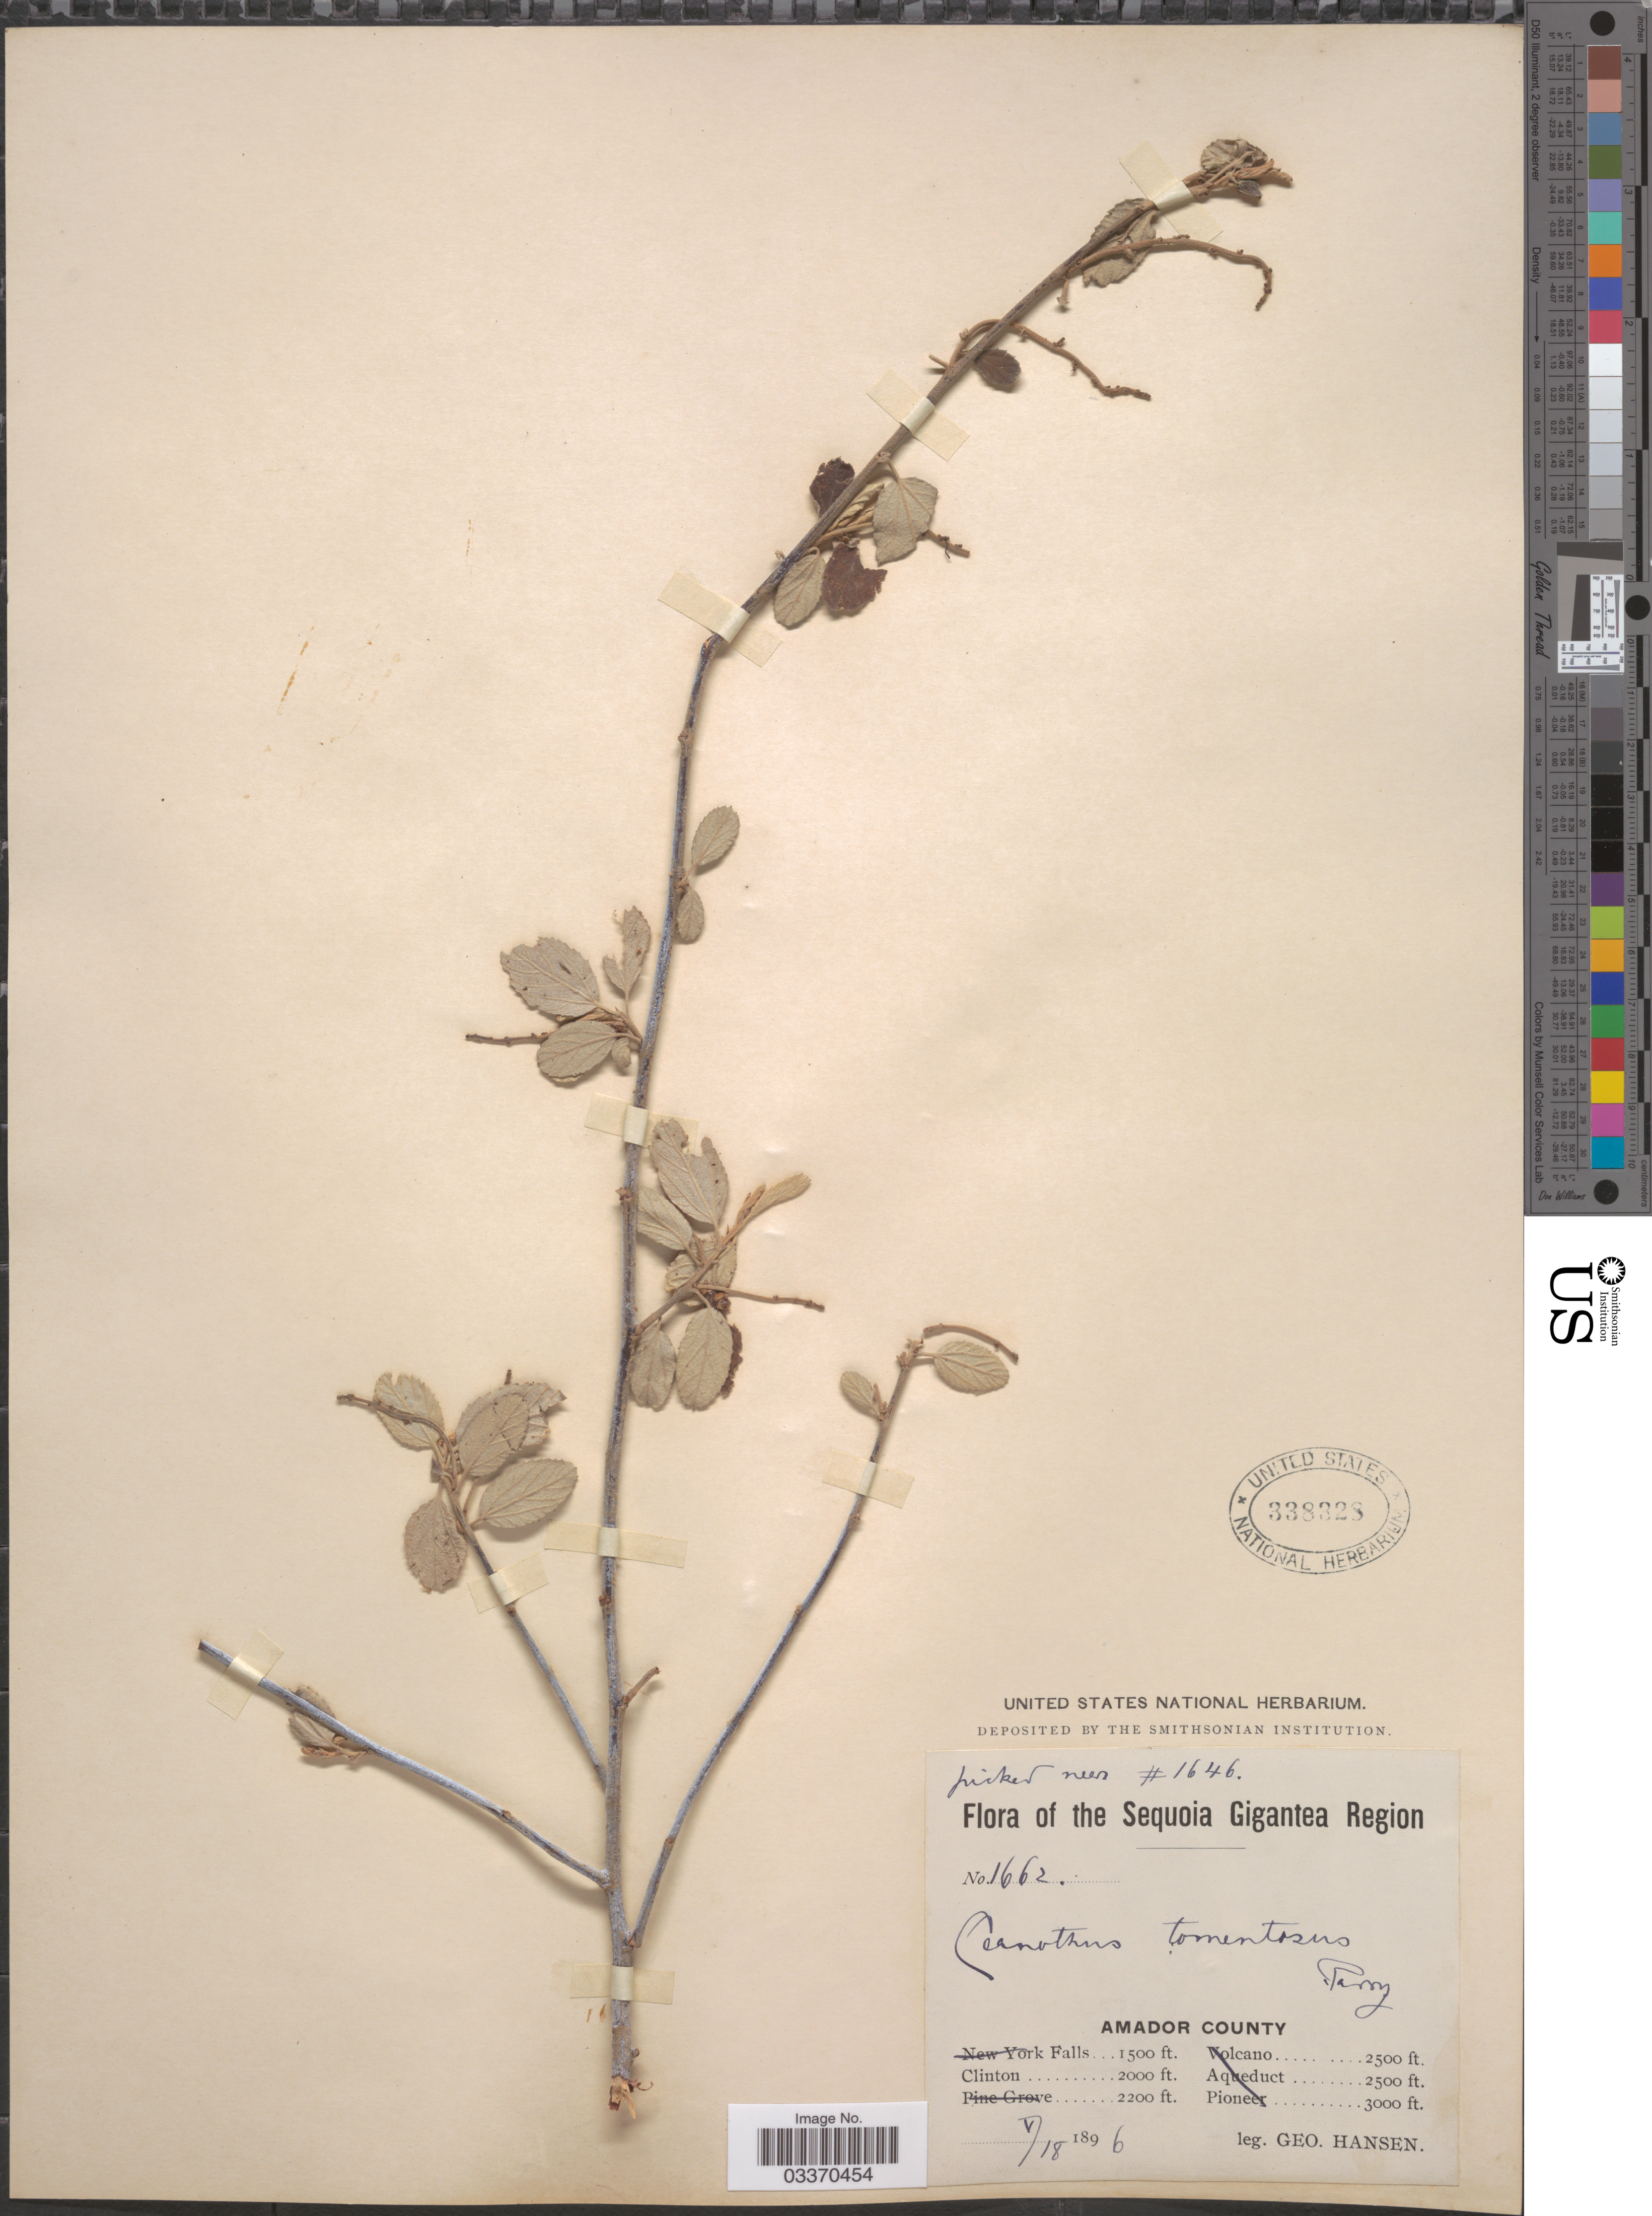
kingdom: Plantae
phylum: Tracheophyta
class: Magnoliopsida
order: Rosales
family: Rhamnaceae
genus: Ceanothus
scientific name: Ceanothus tomentosus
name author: Parry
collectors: G. Hansen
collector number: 1662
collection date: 1896-05-18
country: United States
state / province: California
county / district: Amador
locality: Sequoia Gigantea Region. Amador County. Clinton.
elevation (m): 610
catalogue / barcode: US 338328